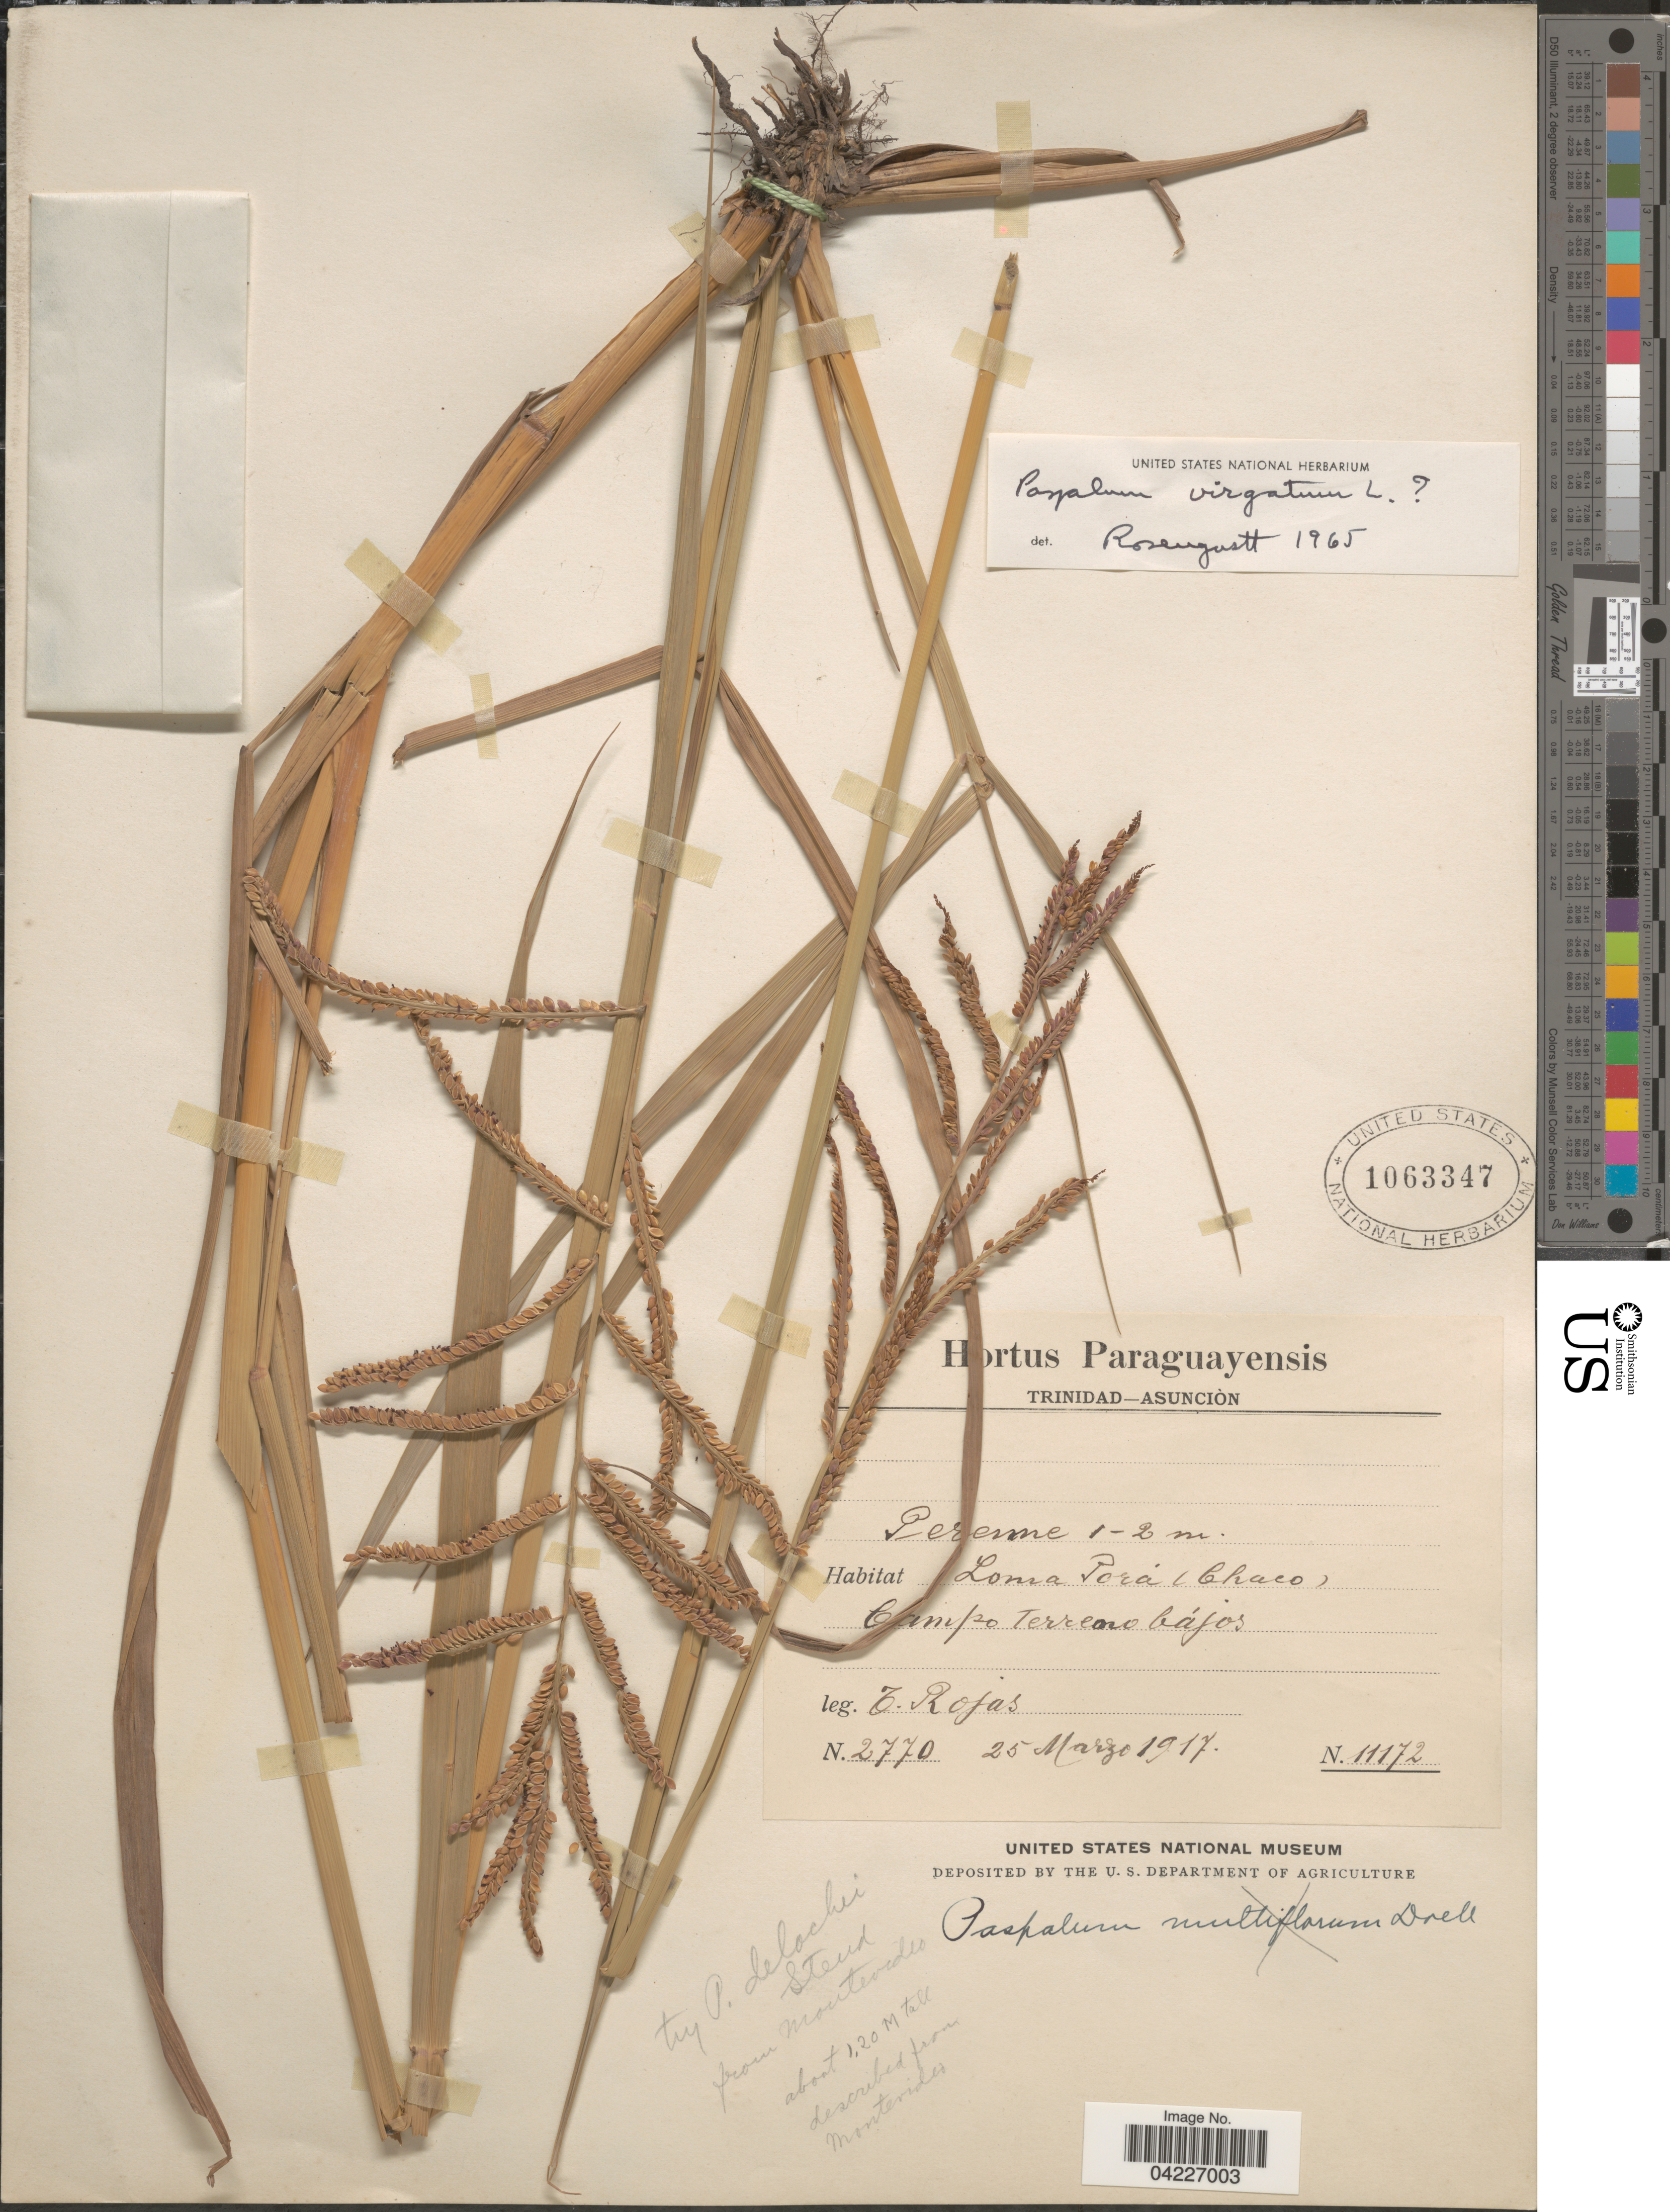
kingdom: Plantae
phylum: Tracheophyta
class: Liliopsida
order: Poales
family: Poaceae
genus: Paspalum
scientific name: Paspalum sp.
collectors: T. Rojas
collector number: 2770/11172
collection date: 1917-03-25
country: Paraguay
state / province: Asuncion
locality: Loma Porá (Chaco). Campo Terreno bájos.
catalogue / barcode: US 1063347